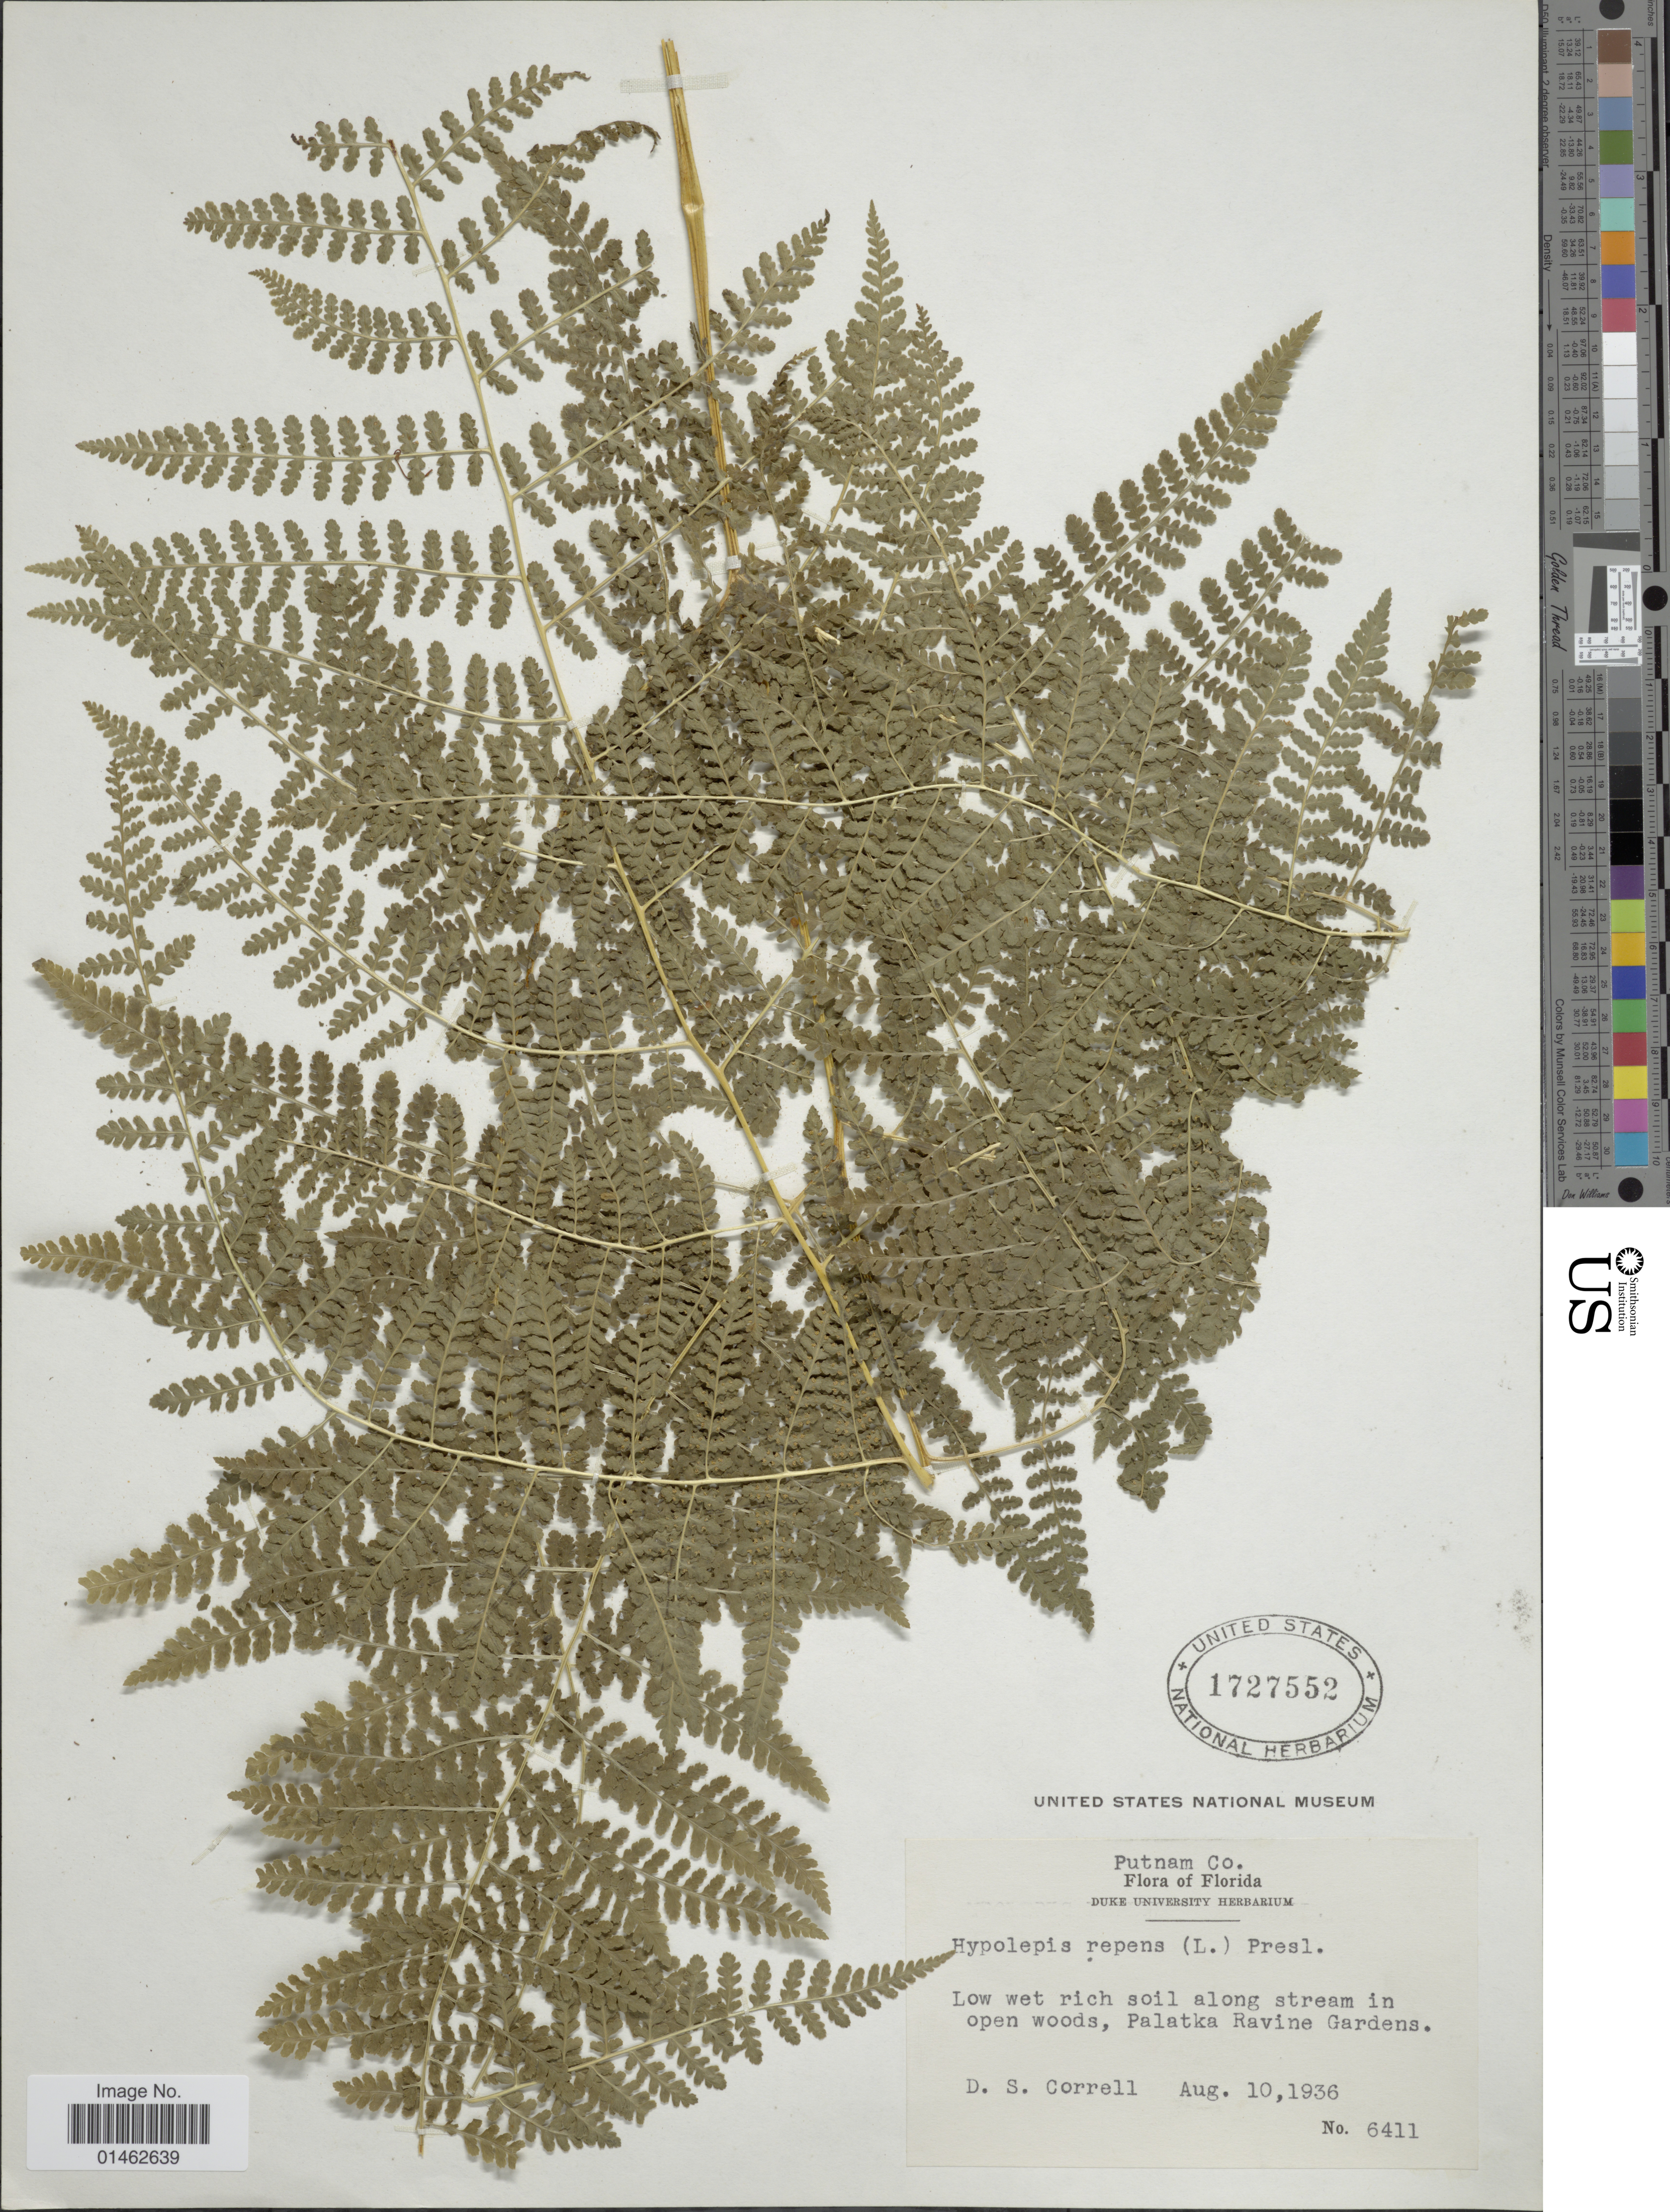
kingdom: Plantae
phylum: Tracheophyta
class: Polypodiopsida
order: Polypodiales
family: Dennstaedtiaceae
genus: Hypolepis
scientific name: Hypolepis repens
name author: (L.) C. Presl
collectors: D. S. Correll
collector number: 6411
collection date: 1936-08-10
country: United States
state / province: Florida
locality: Putnam Co, Low wet rich soil along stream in open woods, Palatka Ravine Gardens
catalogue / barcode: US 1727552